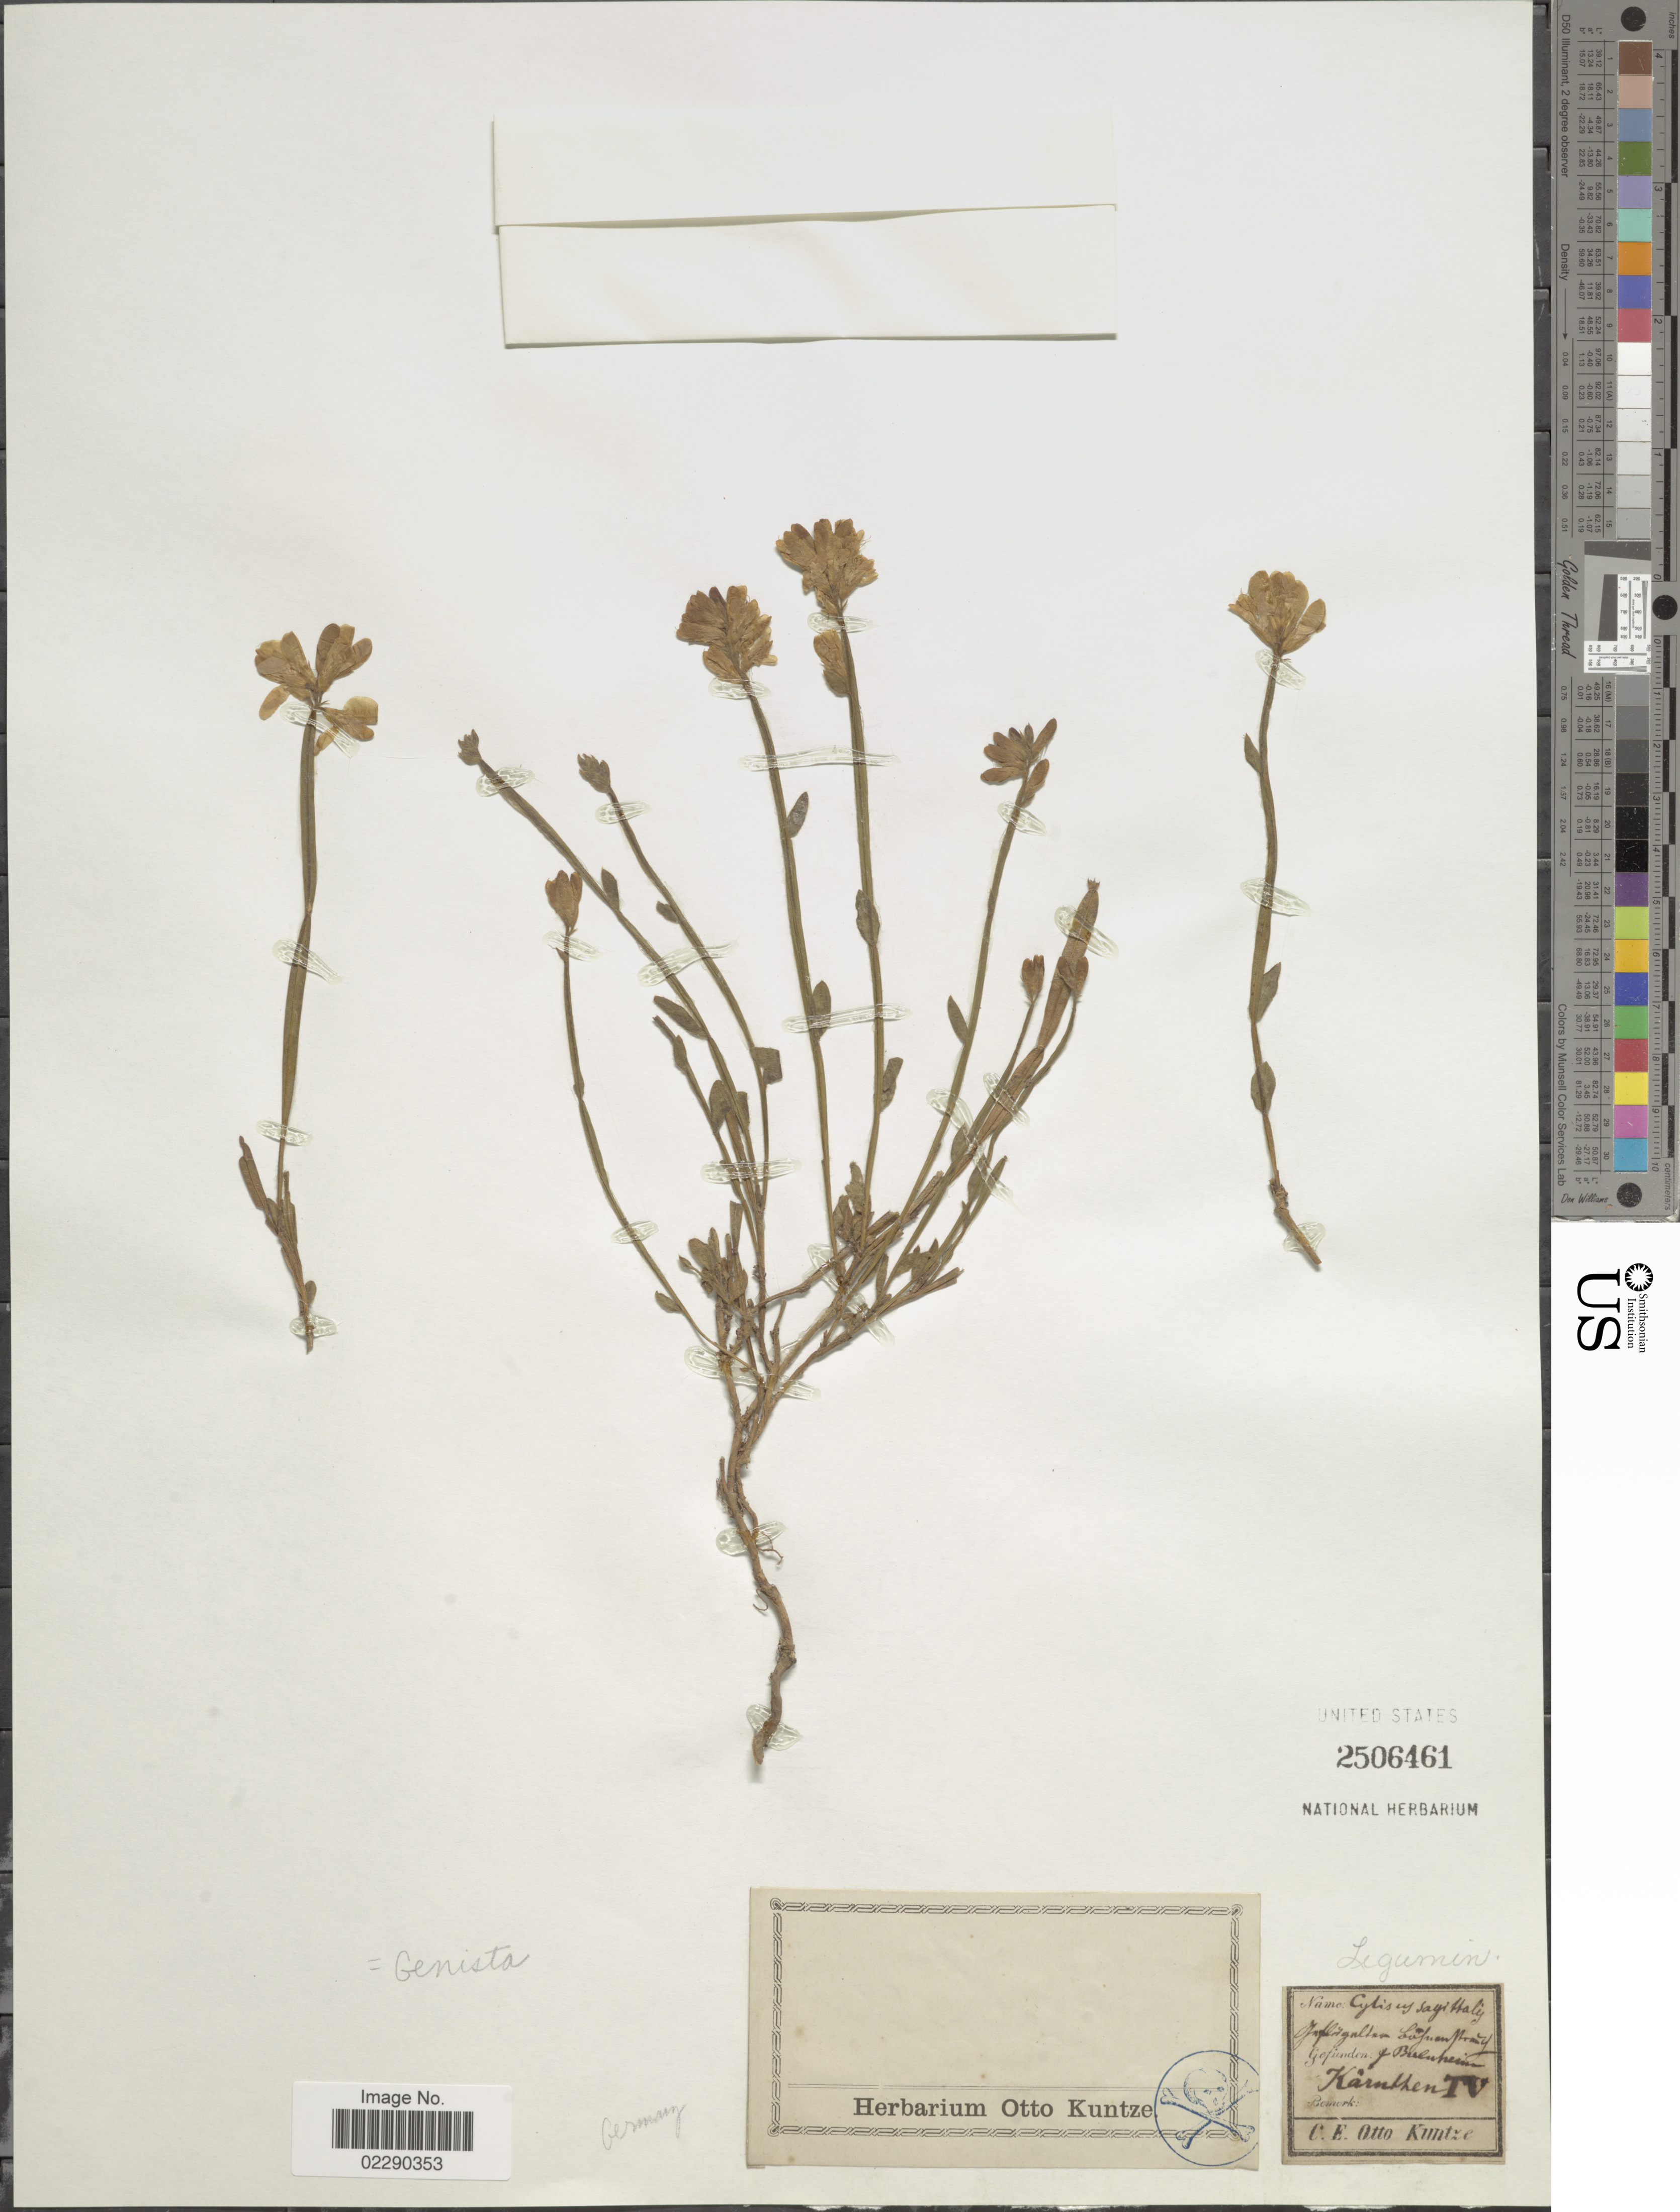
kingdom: Plantae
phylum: Tracheophyta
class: Magnoliopsida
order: Fabales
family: Fabaceae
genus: Genista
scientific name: Genista sagittalis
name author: L.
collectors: ex herb. Otto Kuntze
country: Germany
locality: Buluhesina [interpreted], Karnthen TV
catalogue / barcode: US 2506461